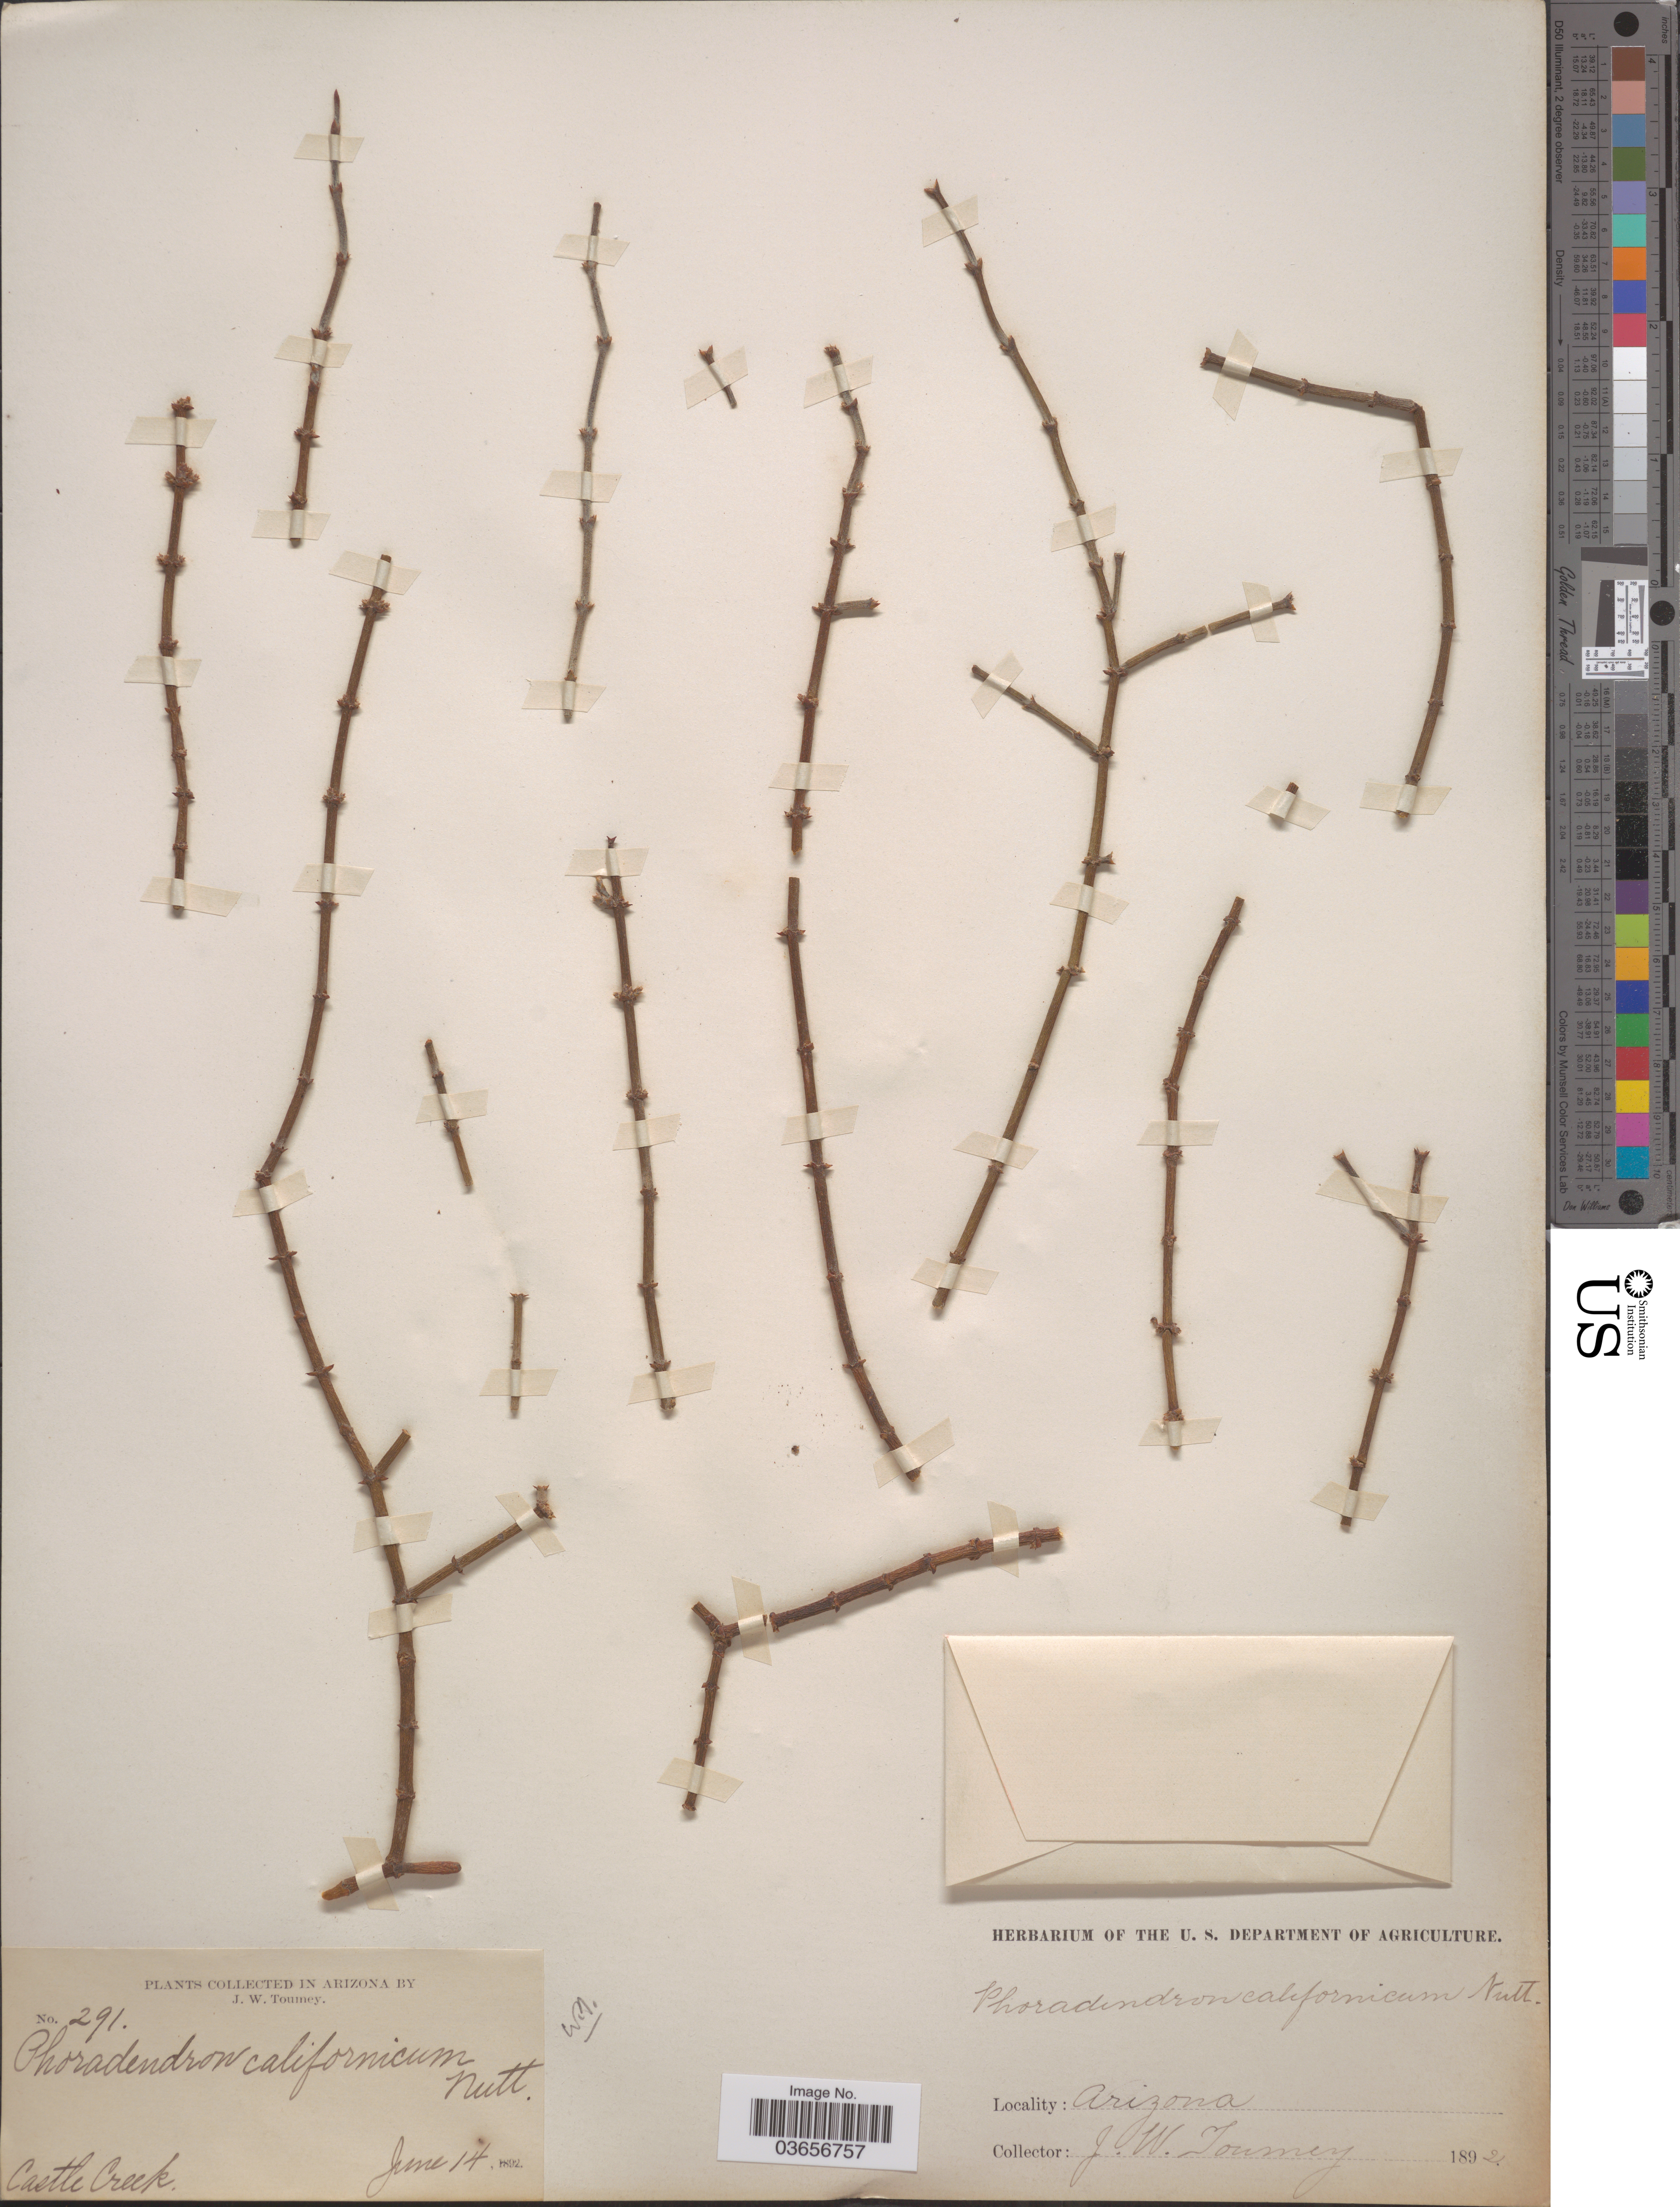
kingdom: Plantae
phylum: Tracheophyta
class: Magnoliopsida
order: Santalales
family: Viscaceae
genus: Phoradendron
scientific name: Phoradendron californicum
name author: Nutt.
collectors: J. W. Toumey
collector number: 291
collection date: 1892-06-14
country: United States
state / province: Arizona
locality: Castle Creek.